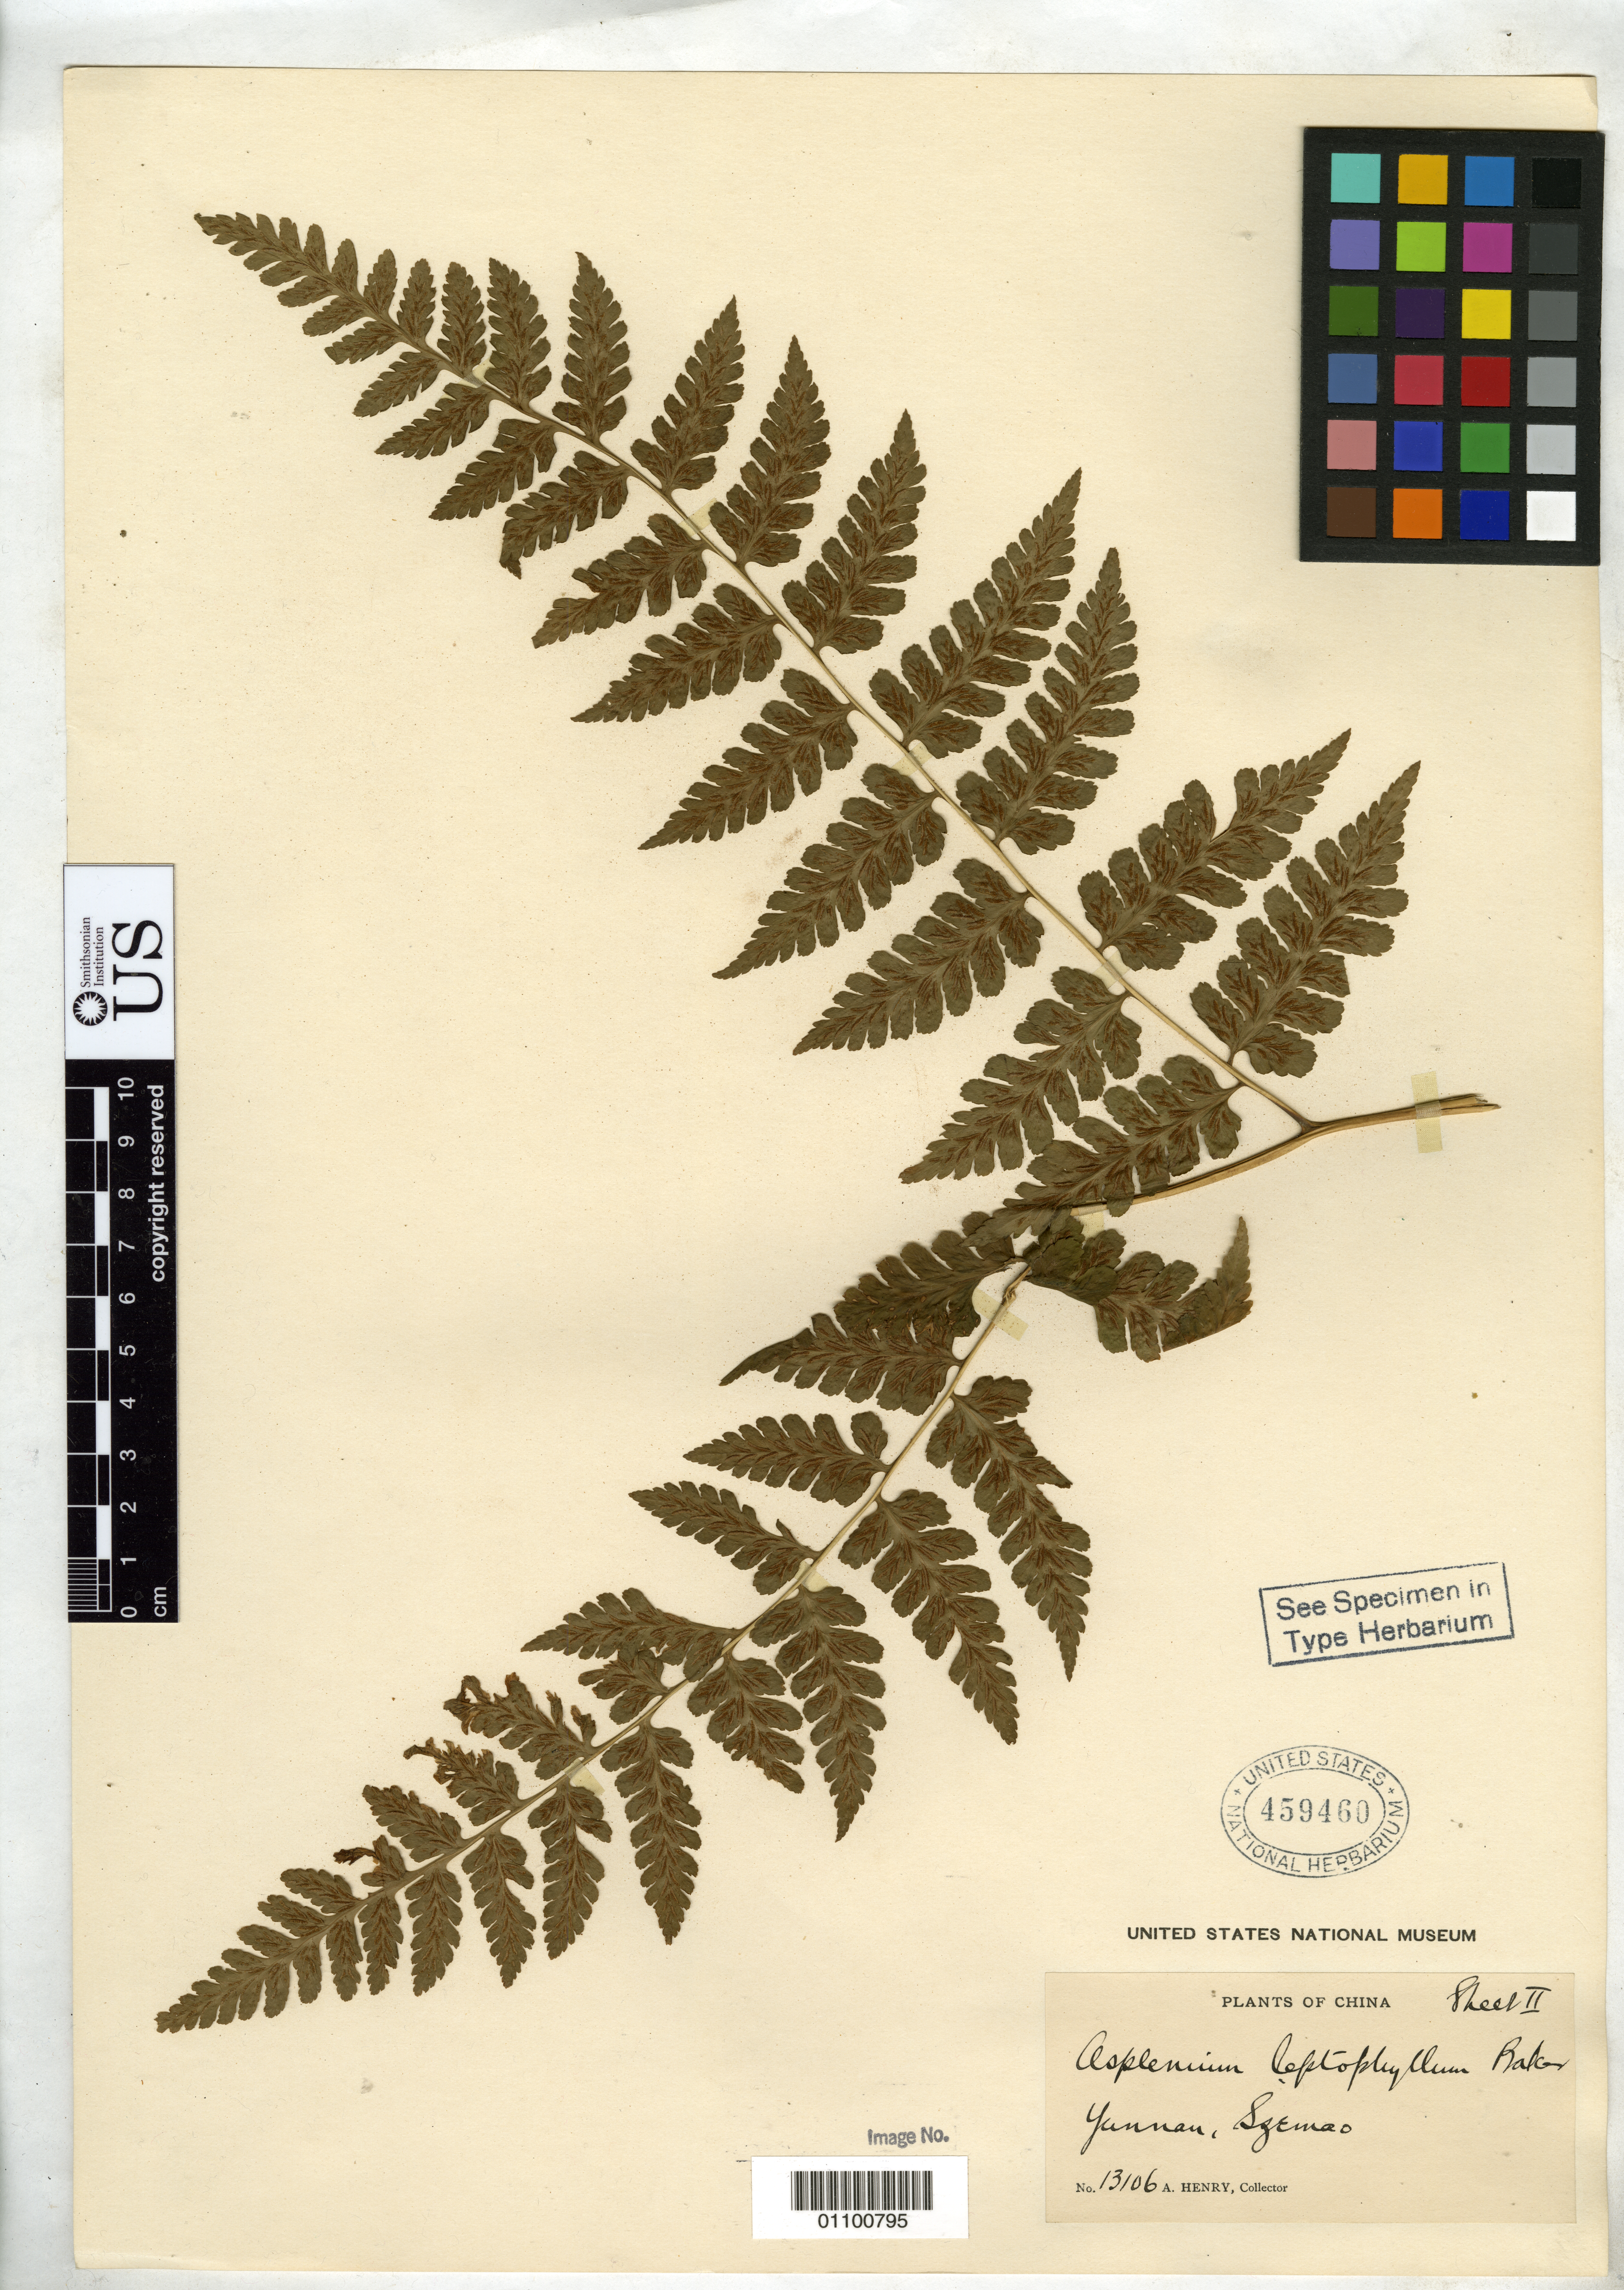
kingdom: Plantae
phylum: Tracheophyta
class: Polypodiopsida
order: Polypodiales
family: Aspleniaceae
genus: Asplenium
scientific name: Asplenium leptophyllum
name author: Baker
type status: Type Collection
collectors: A. Henry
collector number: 13106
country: China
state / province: Yunnan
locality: Szemao.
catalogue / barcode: US 459460